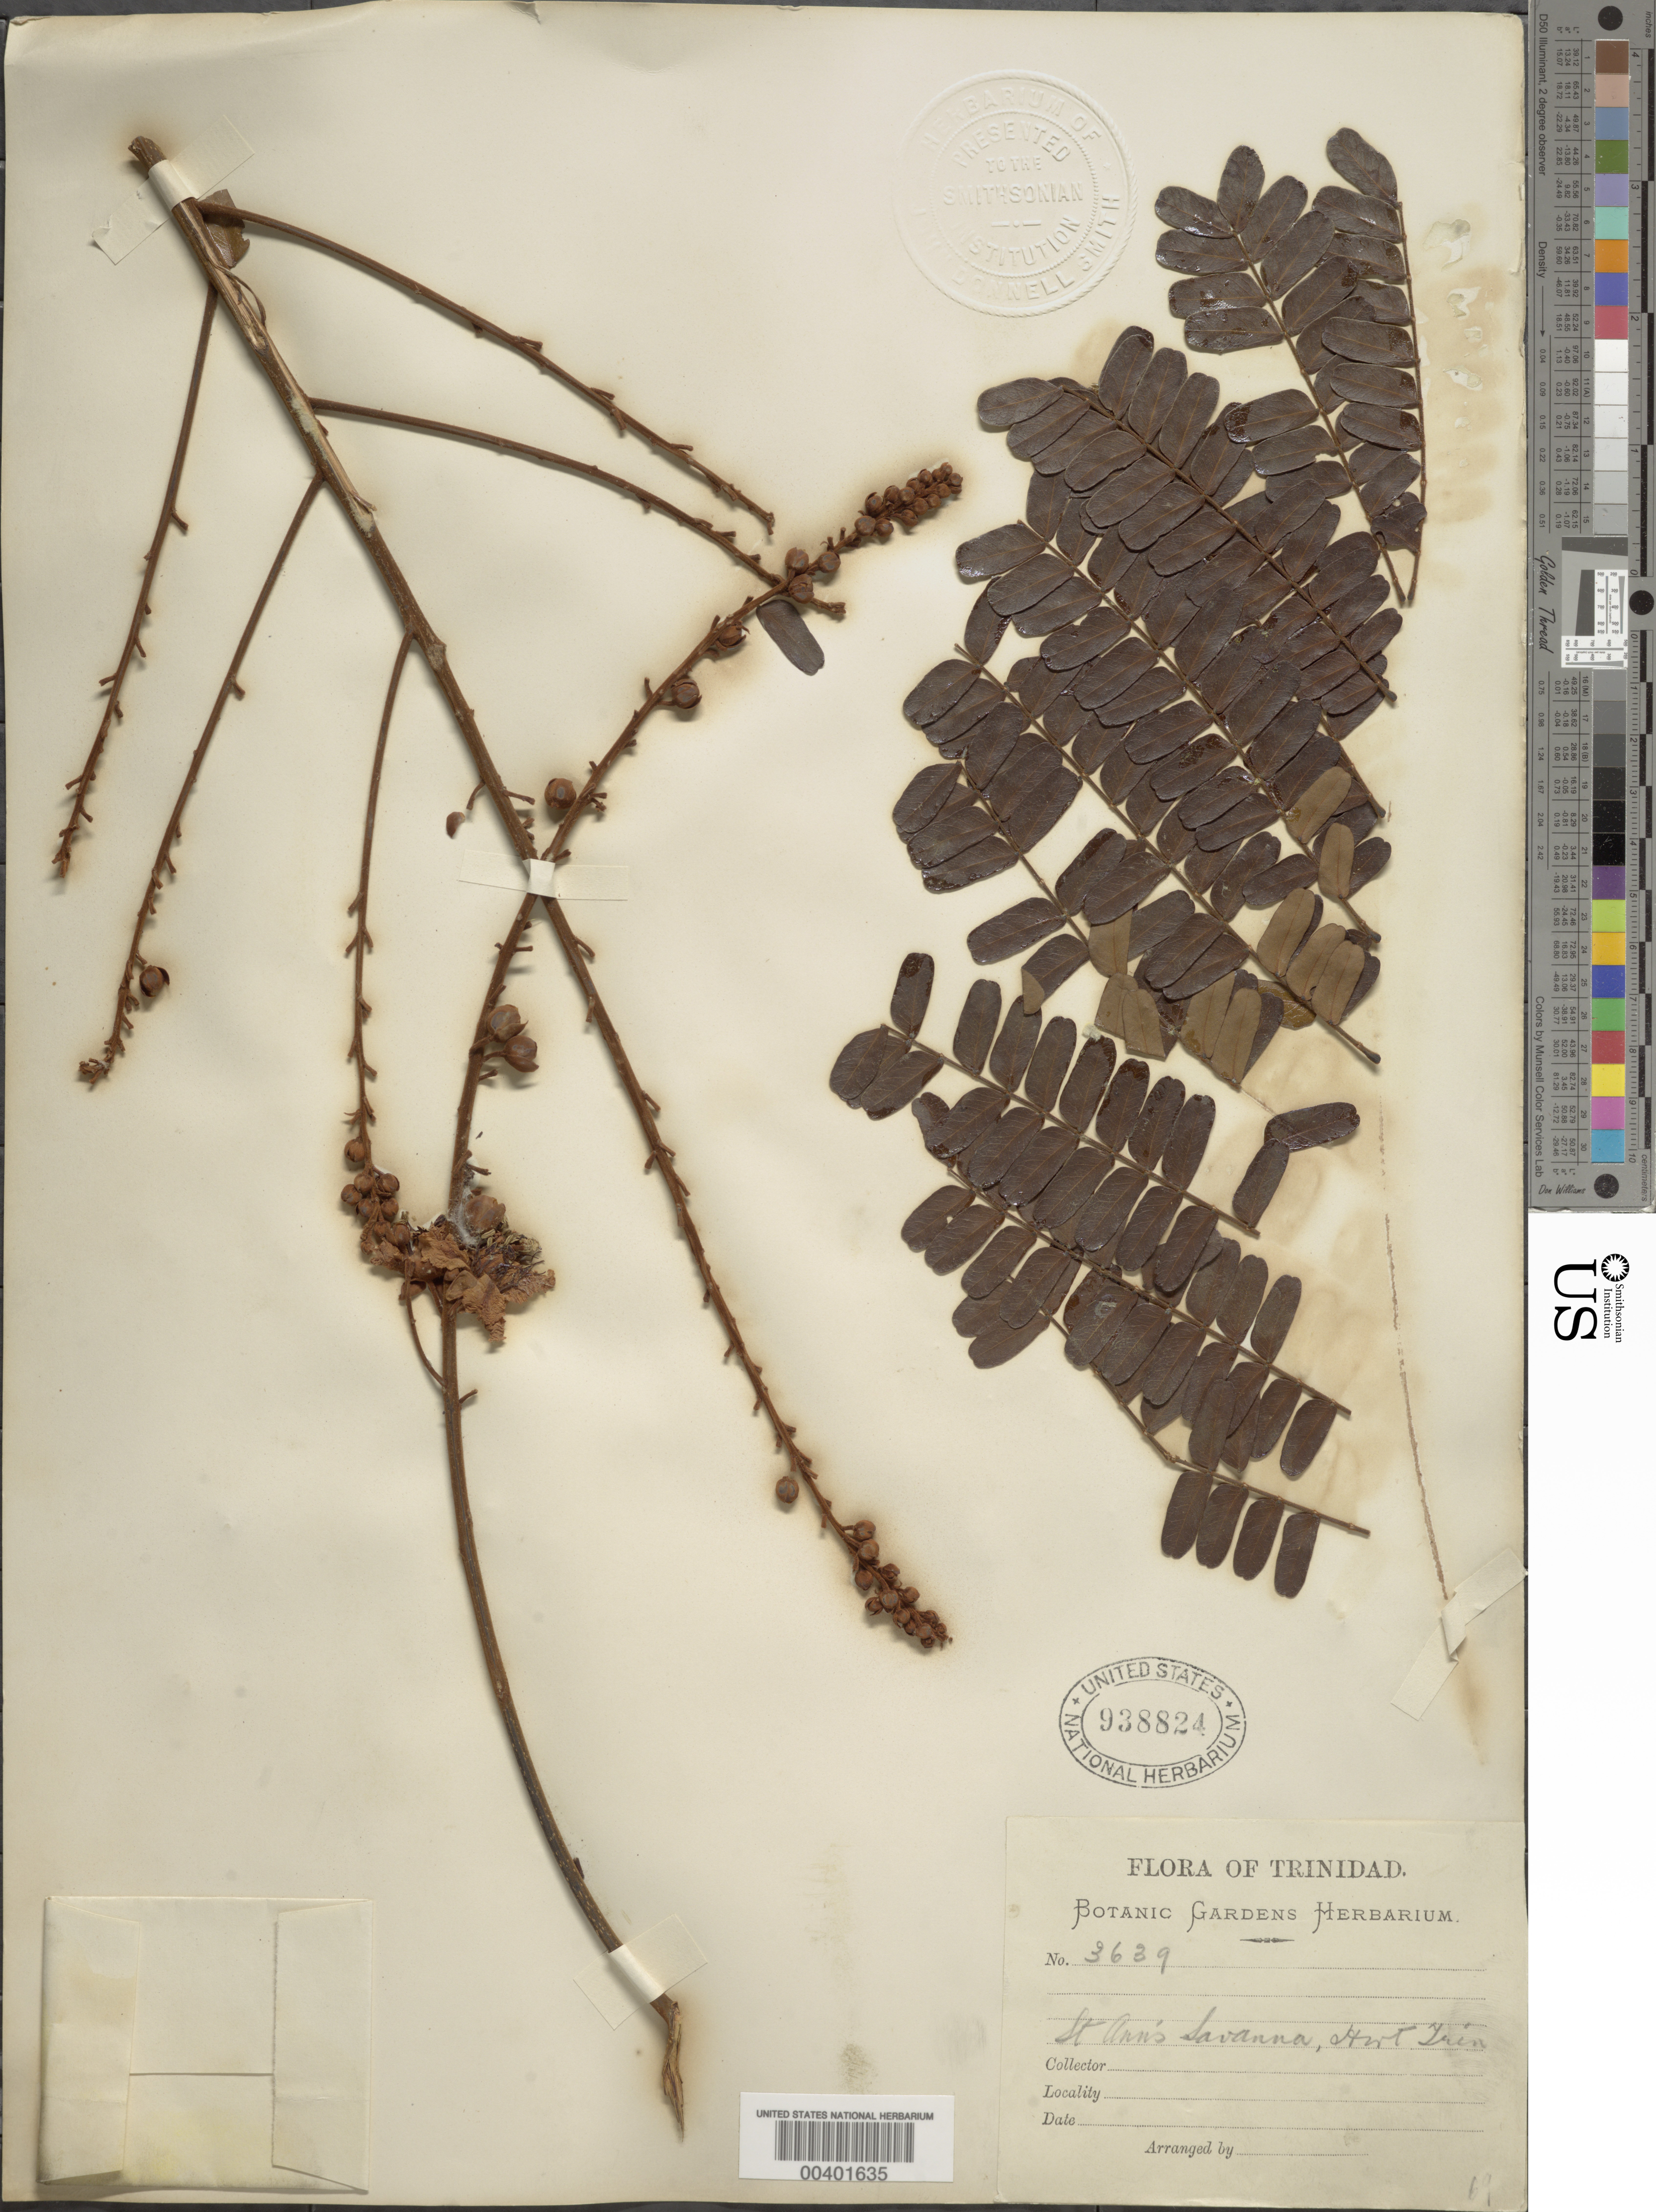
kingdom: Plantae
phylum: Tracheophyta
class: Magnoliopsida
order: Fabales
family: Fabaceae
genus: Peltophorum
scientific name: Peltophorum pterocarpum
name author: (DC.) Backer ex K. Heyne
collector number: (trinidad Bot. Gard. 3639)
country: Trinidad and Tobago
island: Trinidad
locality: St. ann's savanna, hort. trin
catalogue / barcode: US 938824